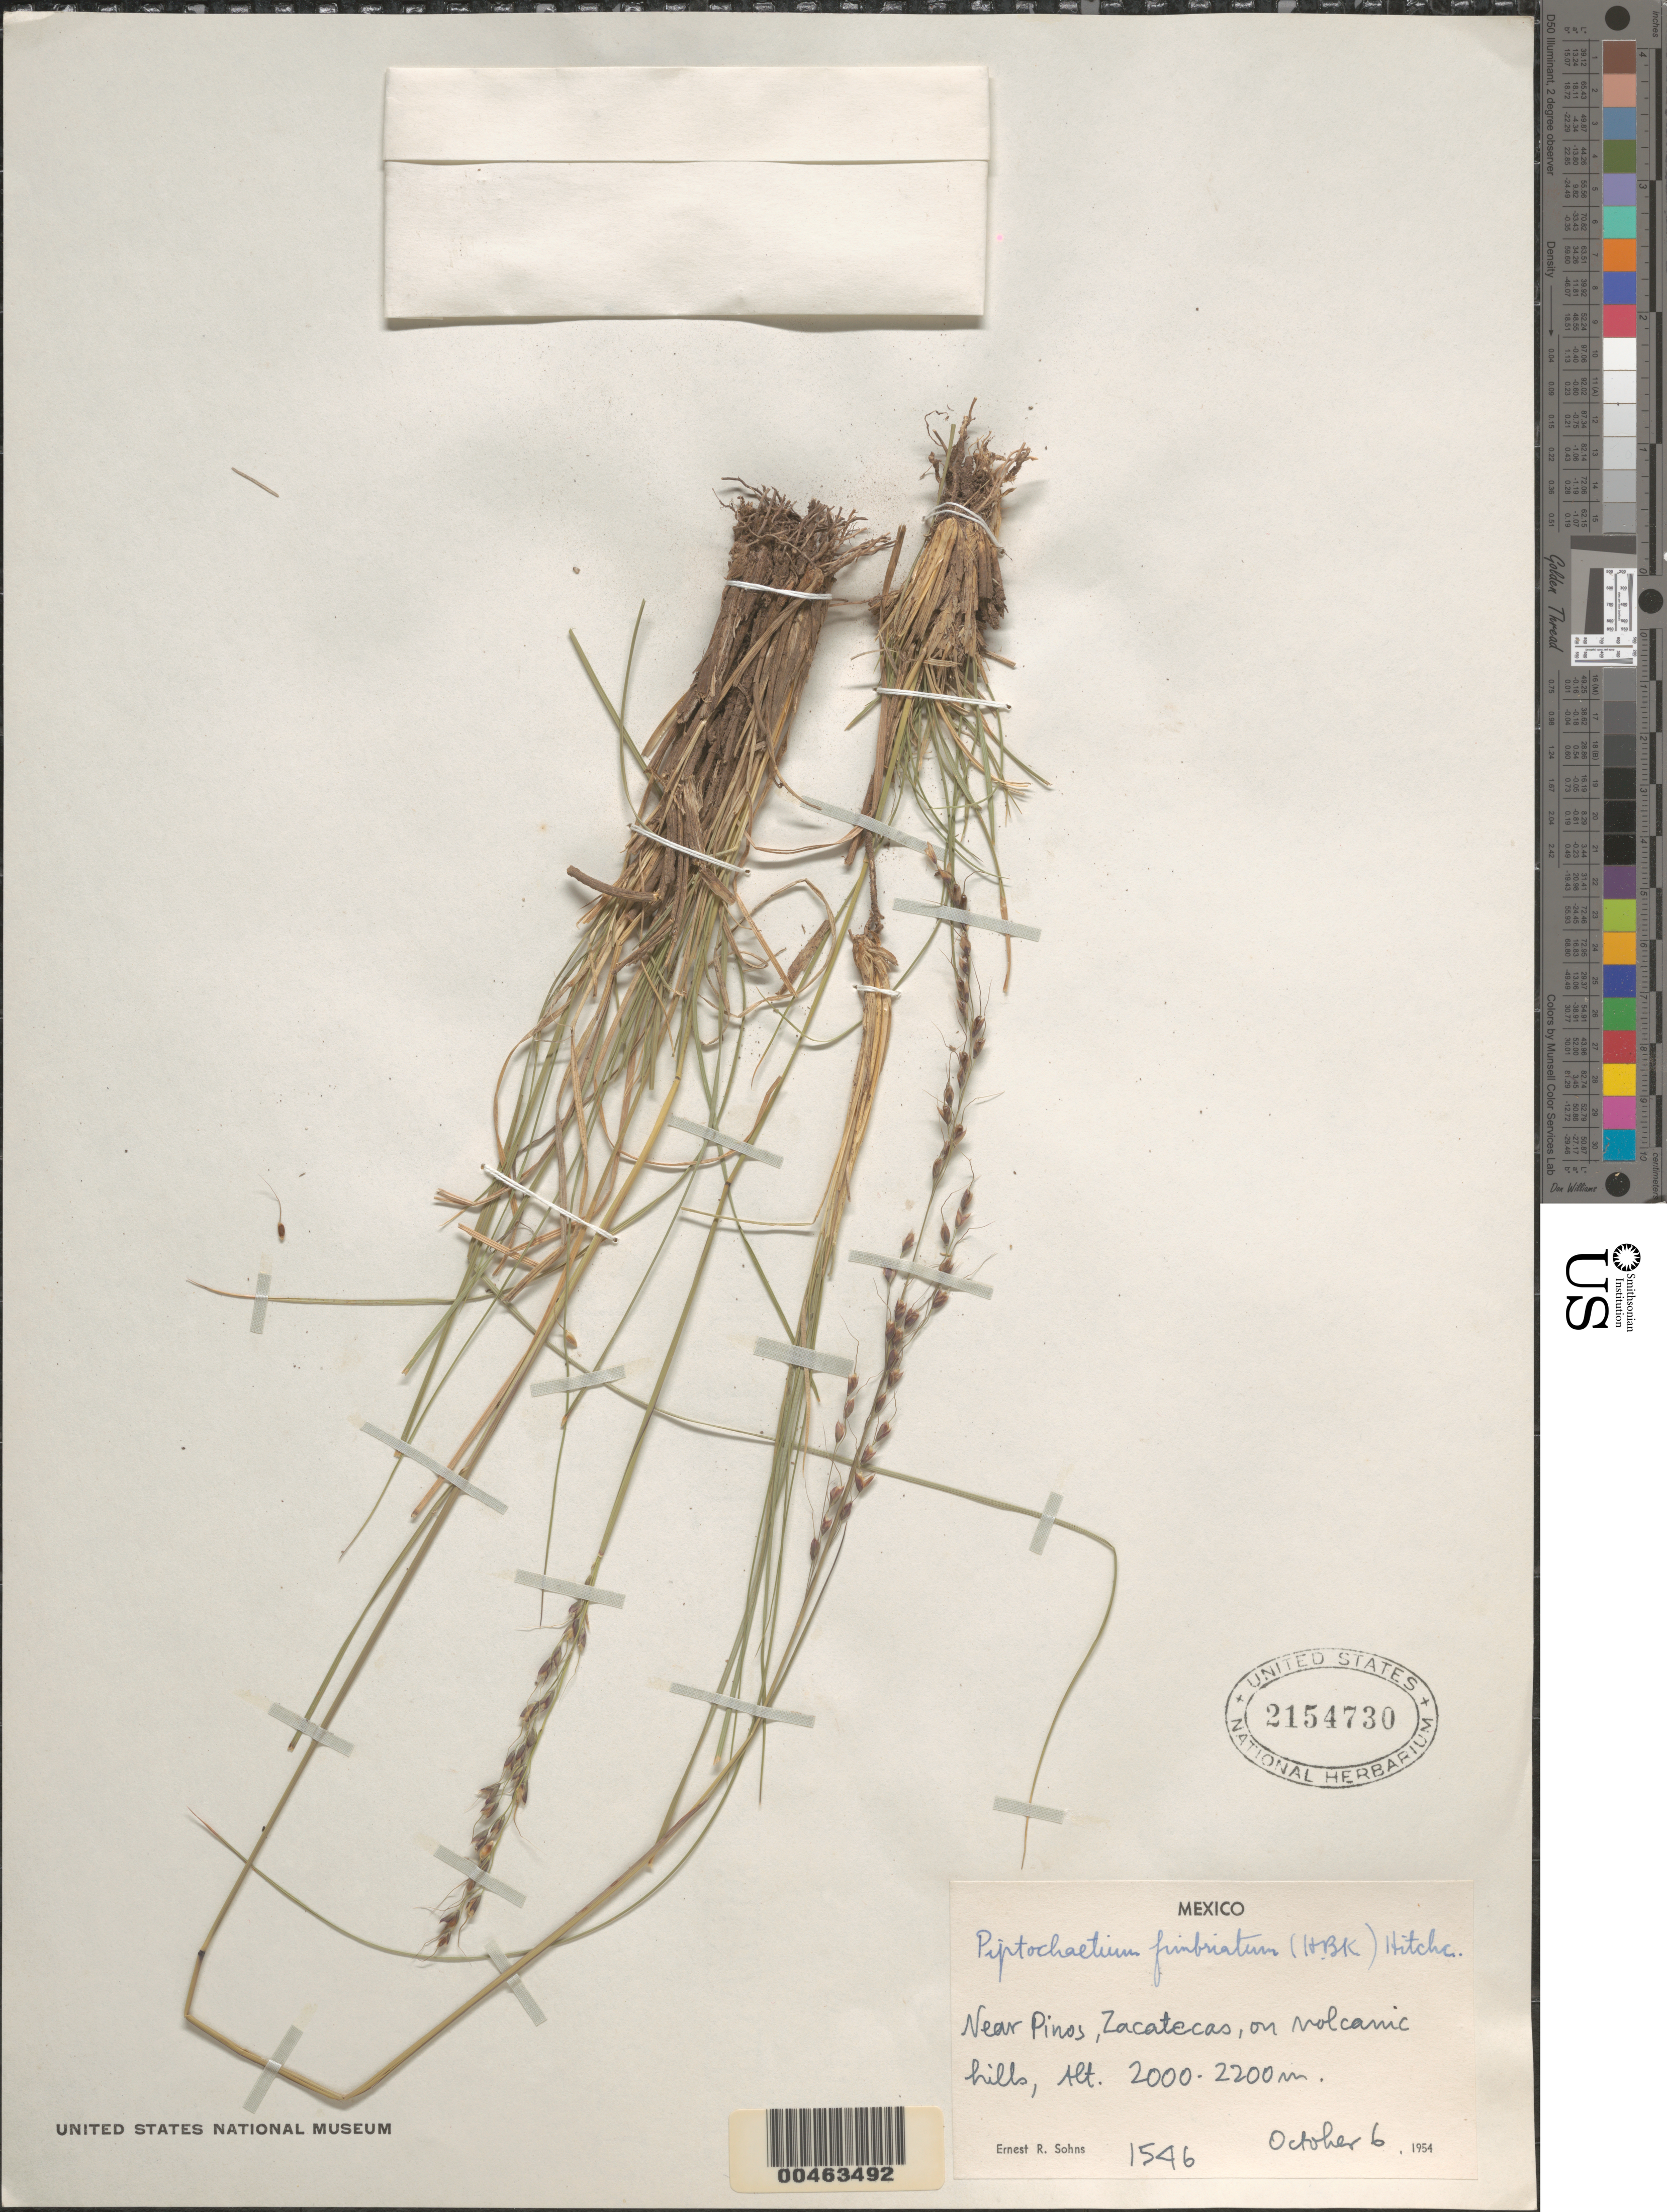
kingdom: Plantae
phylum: Tracheophyta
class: Liliopsida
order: Poales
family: Poaceae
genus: Piptochaetium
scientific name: Piptochaetium fimbriatum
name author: (Kunth) Hitchc.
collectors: E. R. Sohns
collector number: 1546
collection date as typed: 6 Oct 1954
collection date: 1954-10-06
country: Mexico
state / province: Zacatecas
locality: Near Pinos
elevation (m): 2000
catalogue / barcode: US 2154730